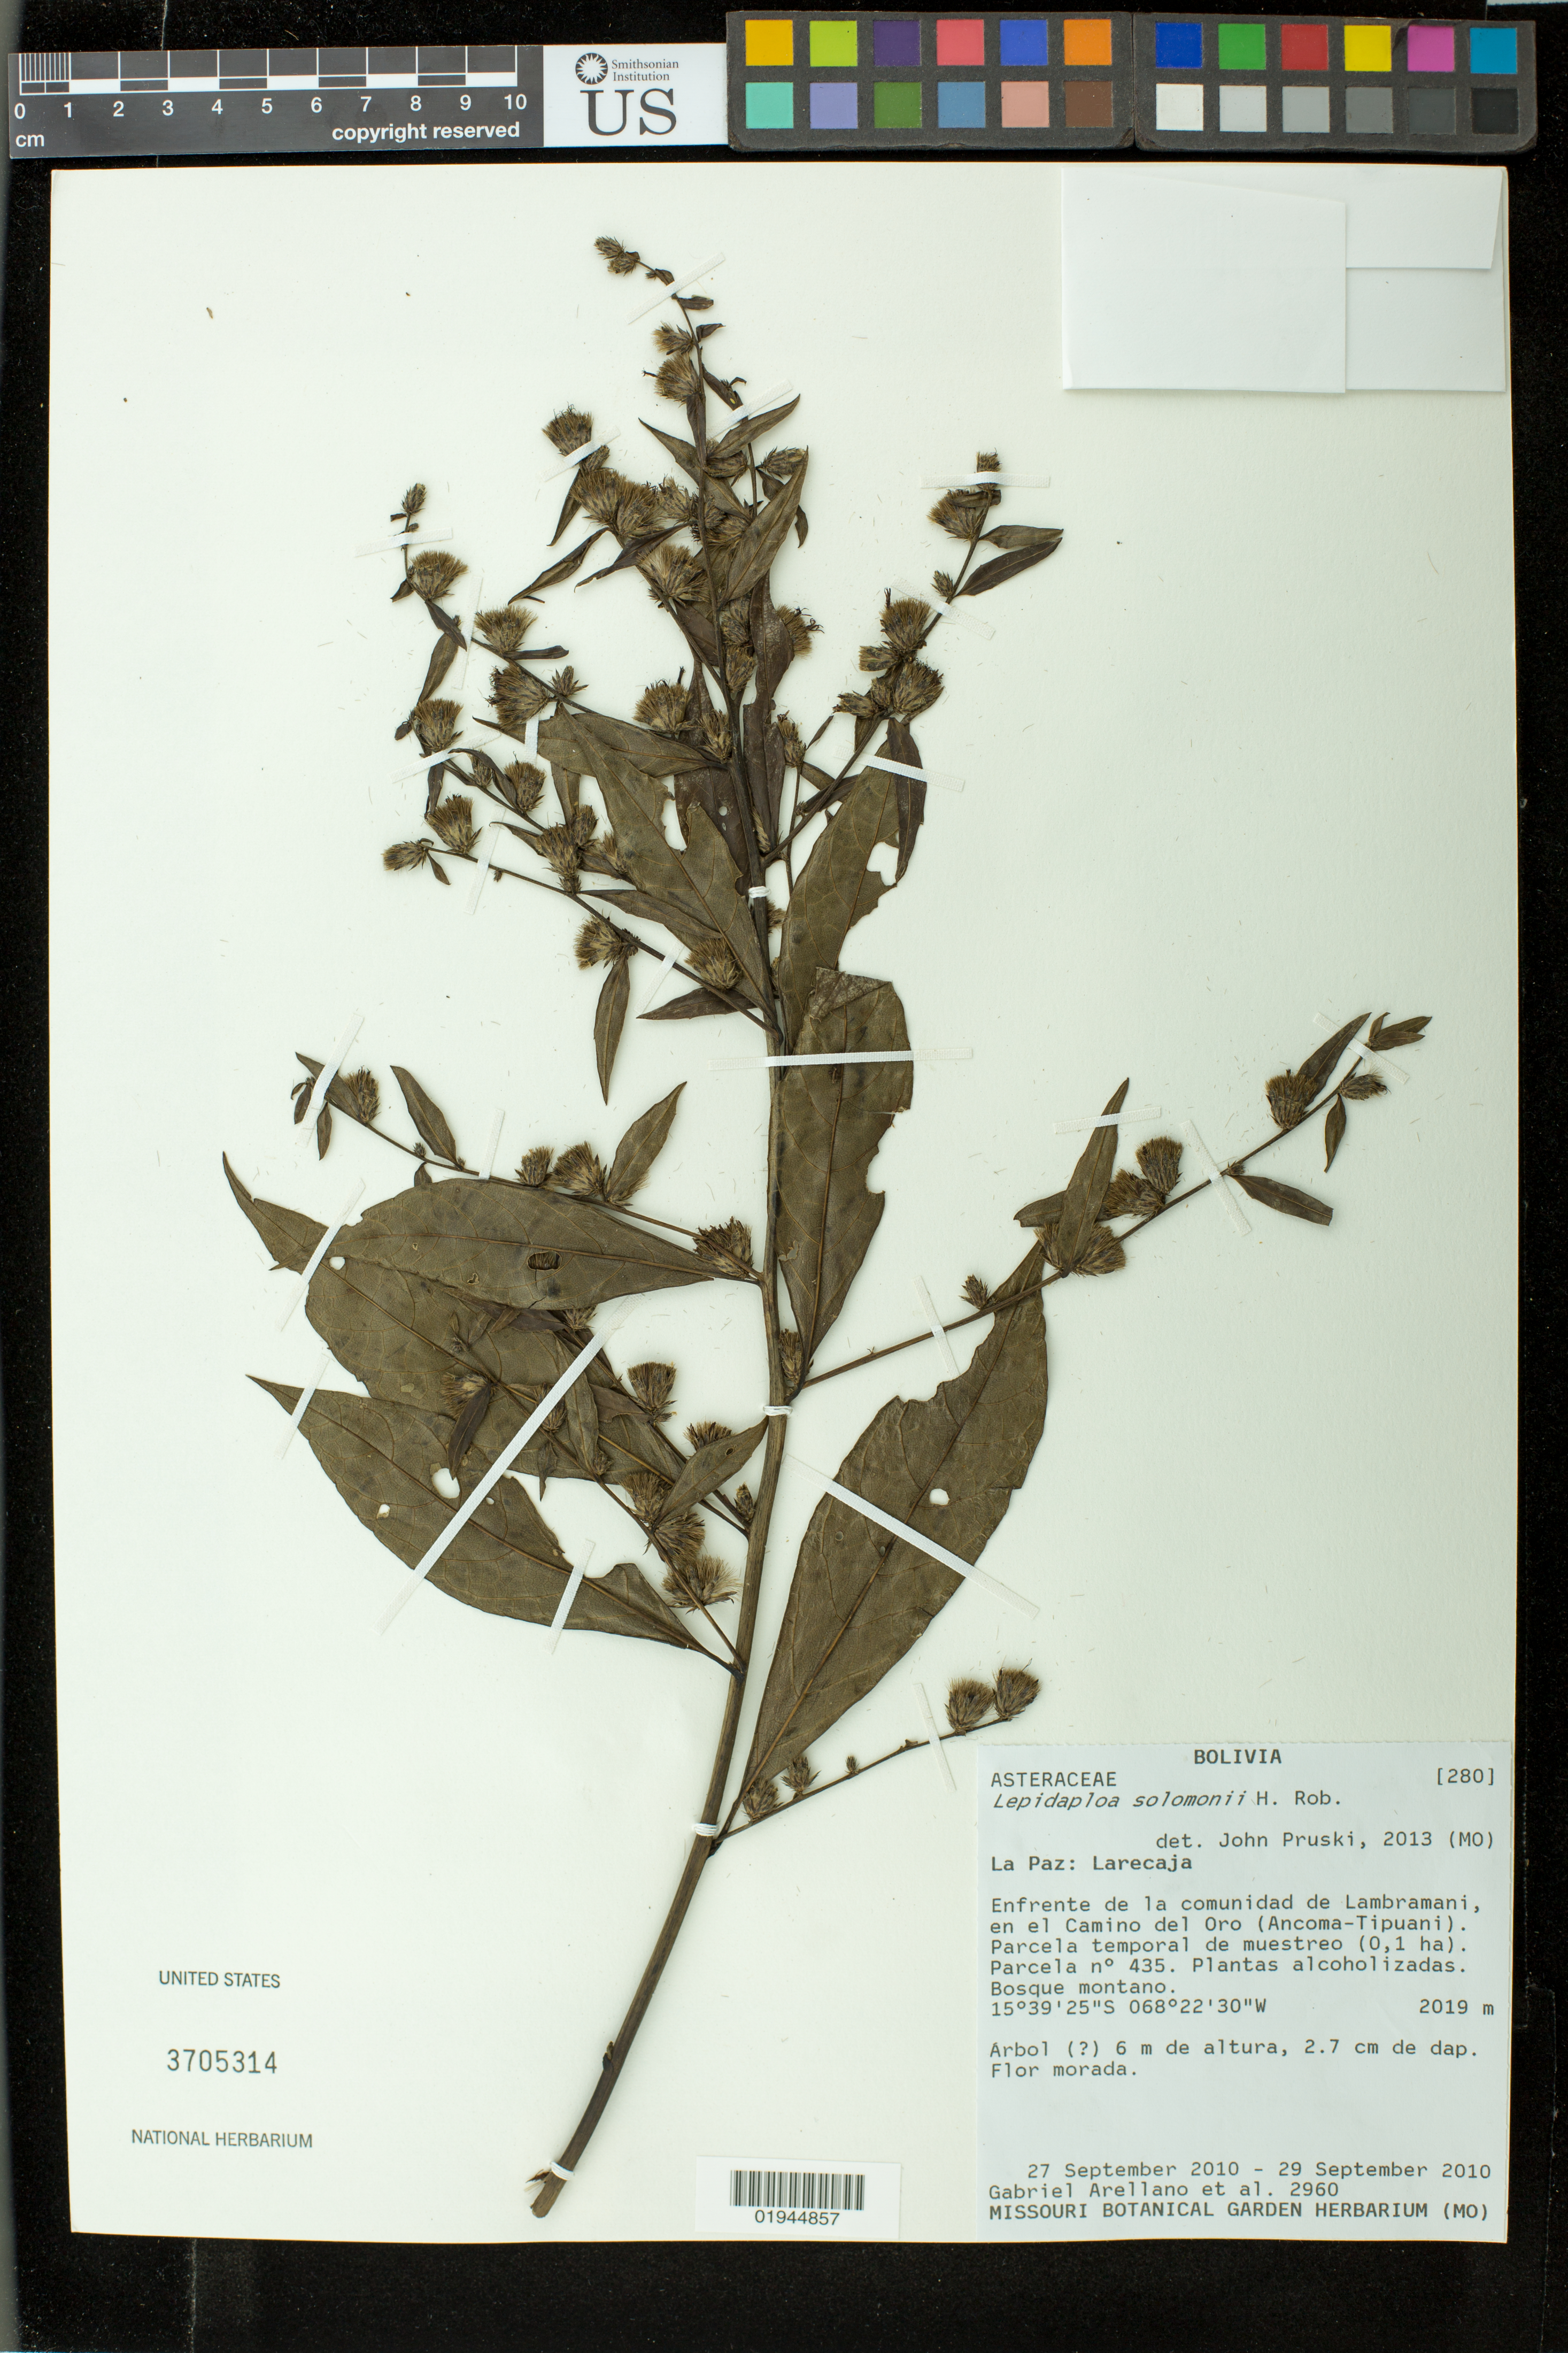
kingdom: Plantae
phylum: Tracheophyta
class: Magnoliopsida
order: Asterales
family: Asteraceae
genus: Lepidaploa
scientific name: Lepidaploa solomonii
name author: H. Rob.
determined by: Pruski, J. F.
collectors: G. Arellano & et al.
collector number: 2960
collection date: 2010-09-27/2010-09-29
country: Bolivia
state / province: La Páz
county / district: Larecaja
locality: Enfrente de la comunidad de Lambramani, en el Camino del Oro (Ancoma-Tipuani). Parcela temporal de muestreo.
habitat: bosque montano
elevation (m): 2019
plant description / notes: Parcela no. 435.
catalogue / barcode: US 3705314